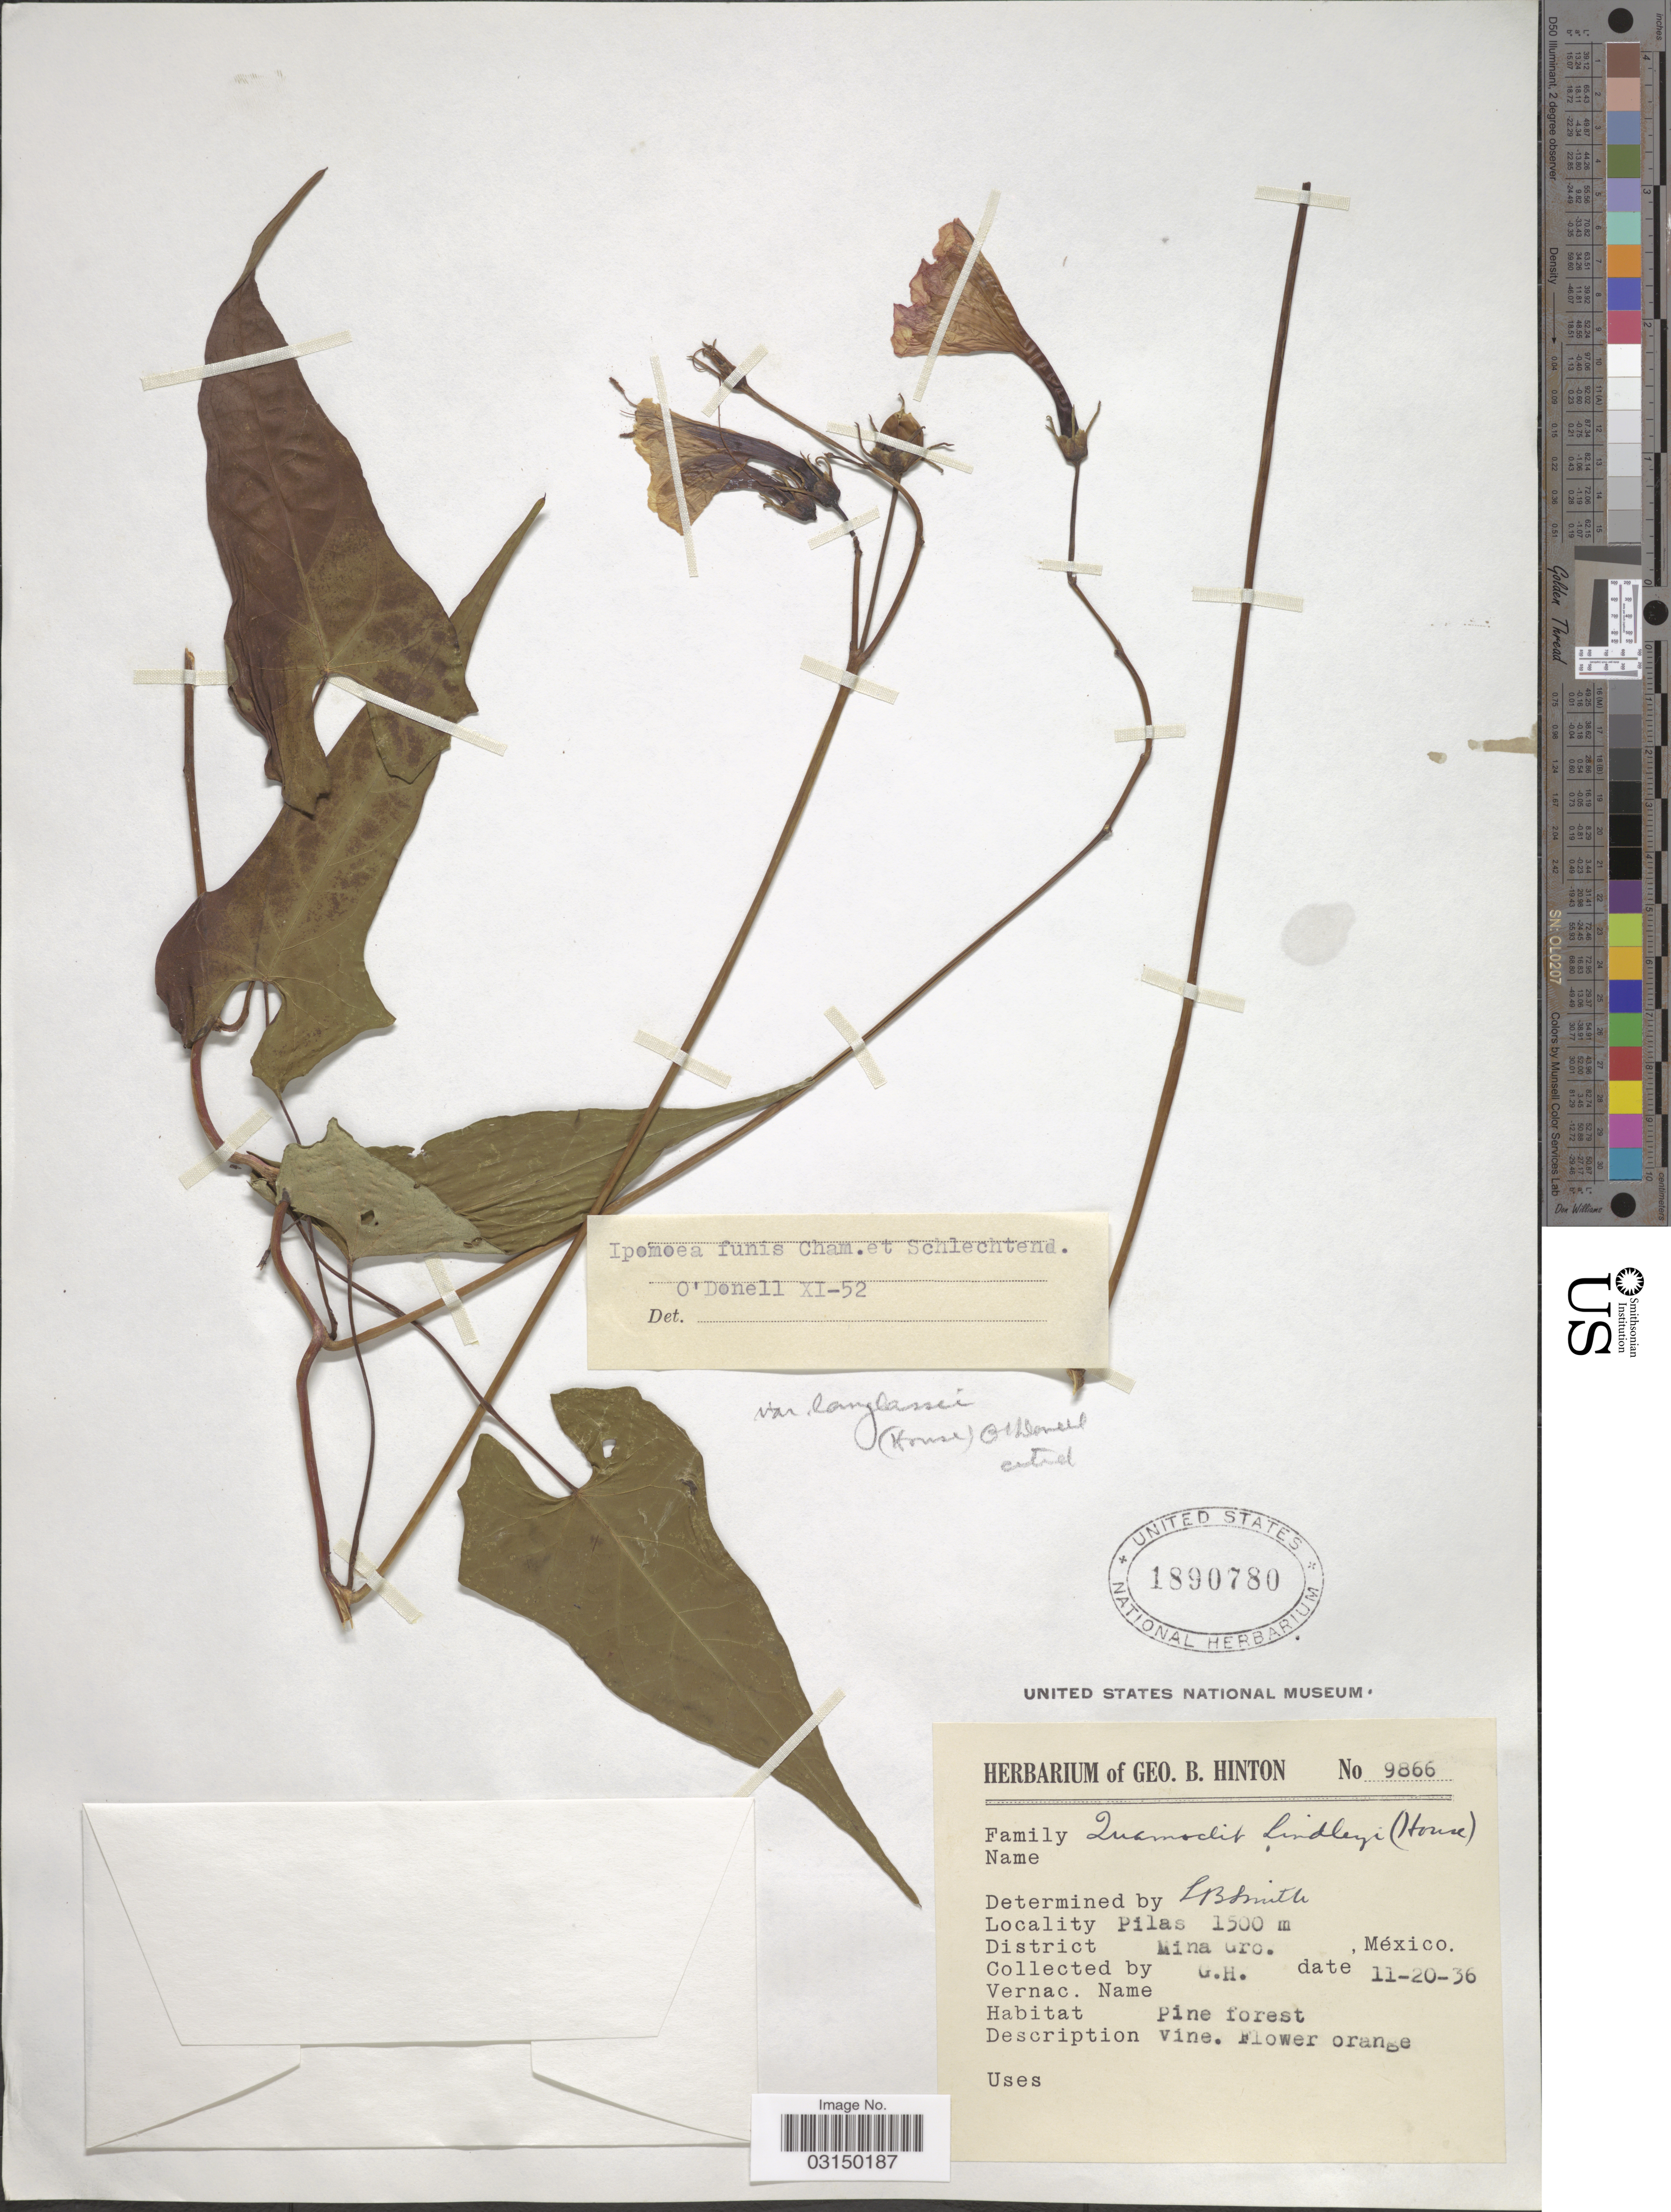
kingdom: Plantae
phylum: Tracheophyta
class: Magnoliopsida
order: Solanales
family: Convolvulaceae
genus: Ipomoea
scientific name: Ipomoea funis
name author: Schltdl. & Cham.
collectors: G. B. Hinton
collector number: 9866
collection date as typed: Transcribed d/m/y: 20/11/36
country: Mexico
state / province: Guerrero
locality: Pilas. District Mina Gro.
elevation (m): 1500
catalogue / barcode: US 1890780